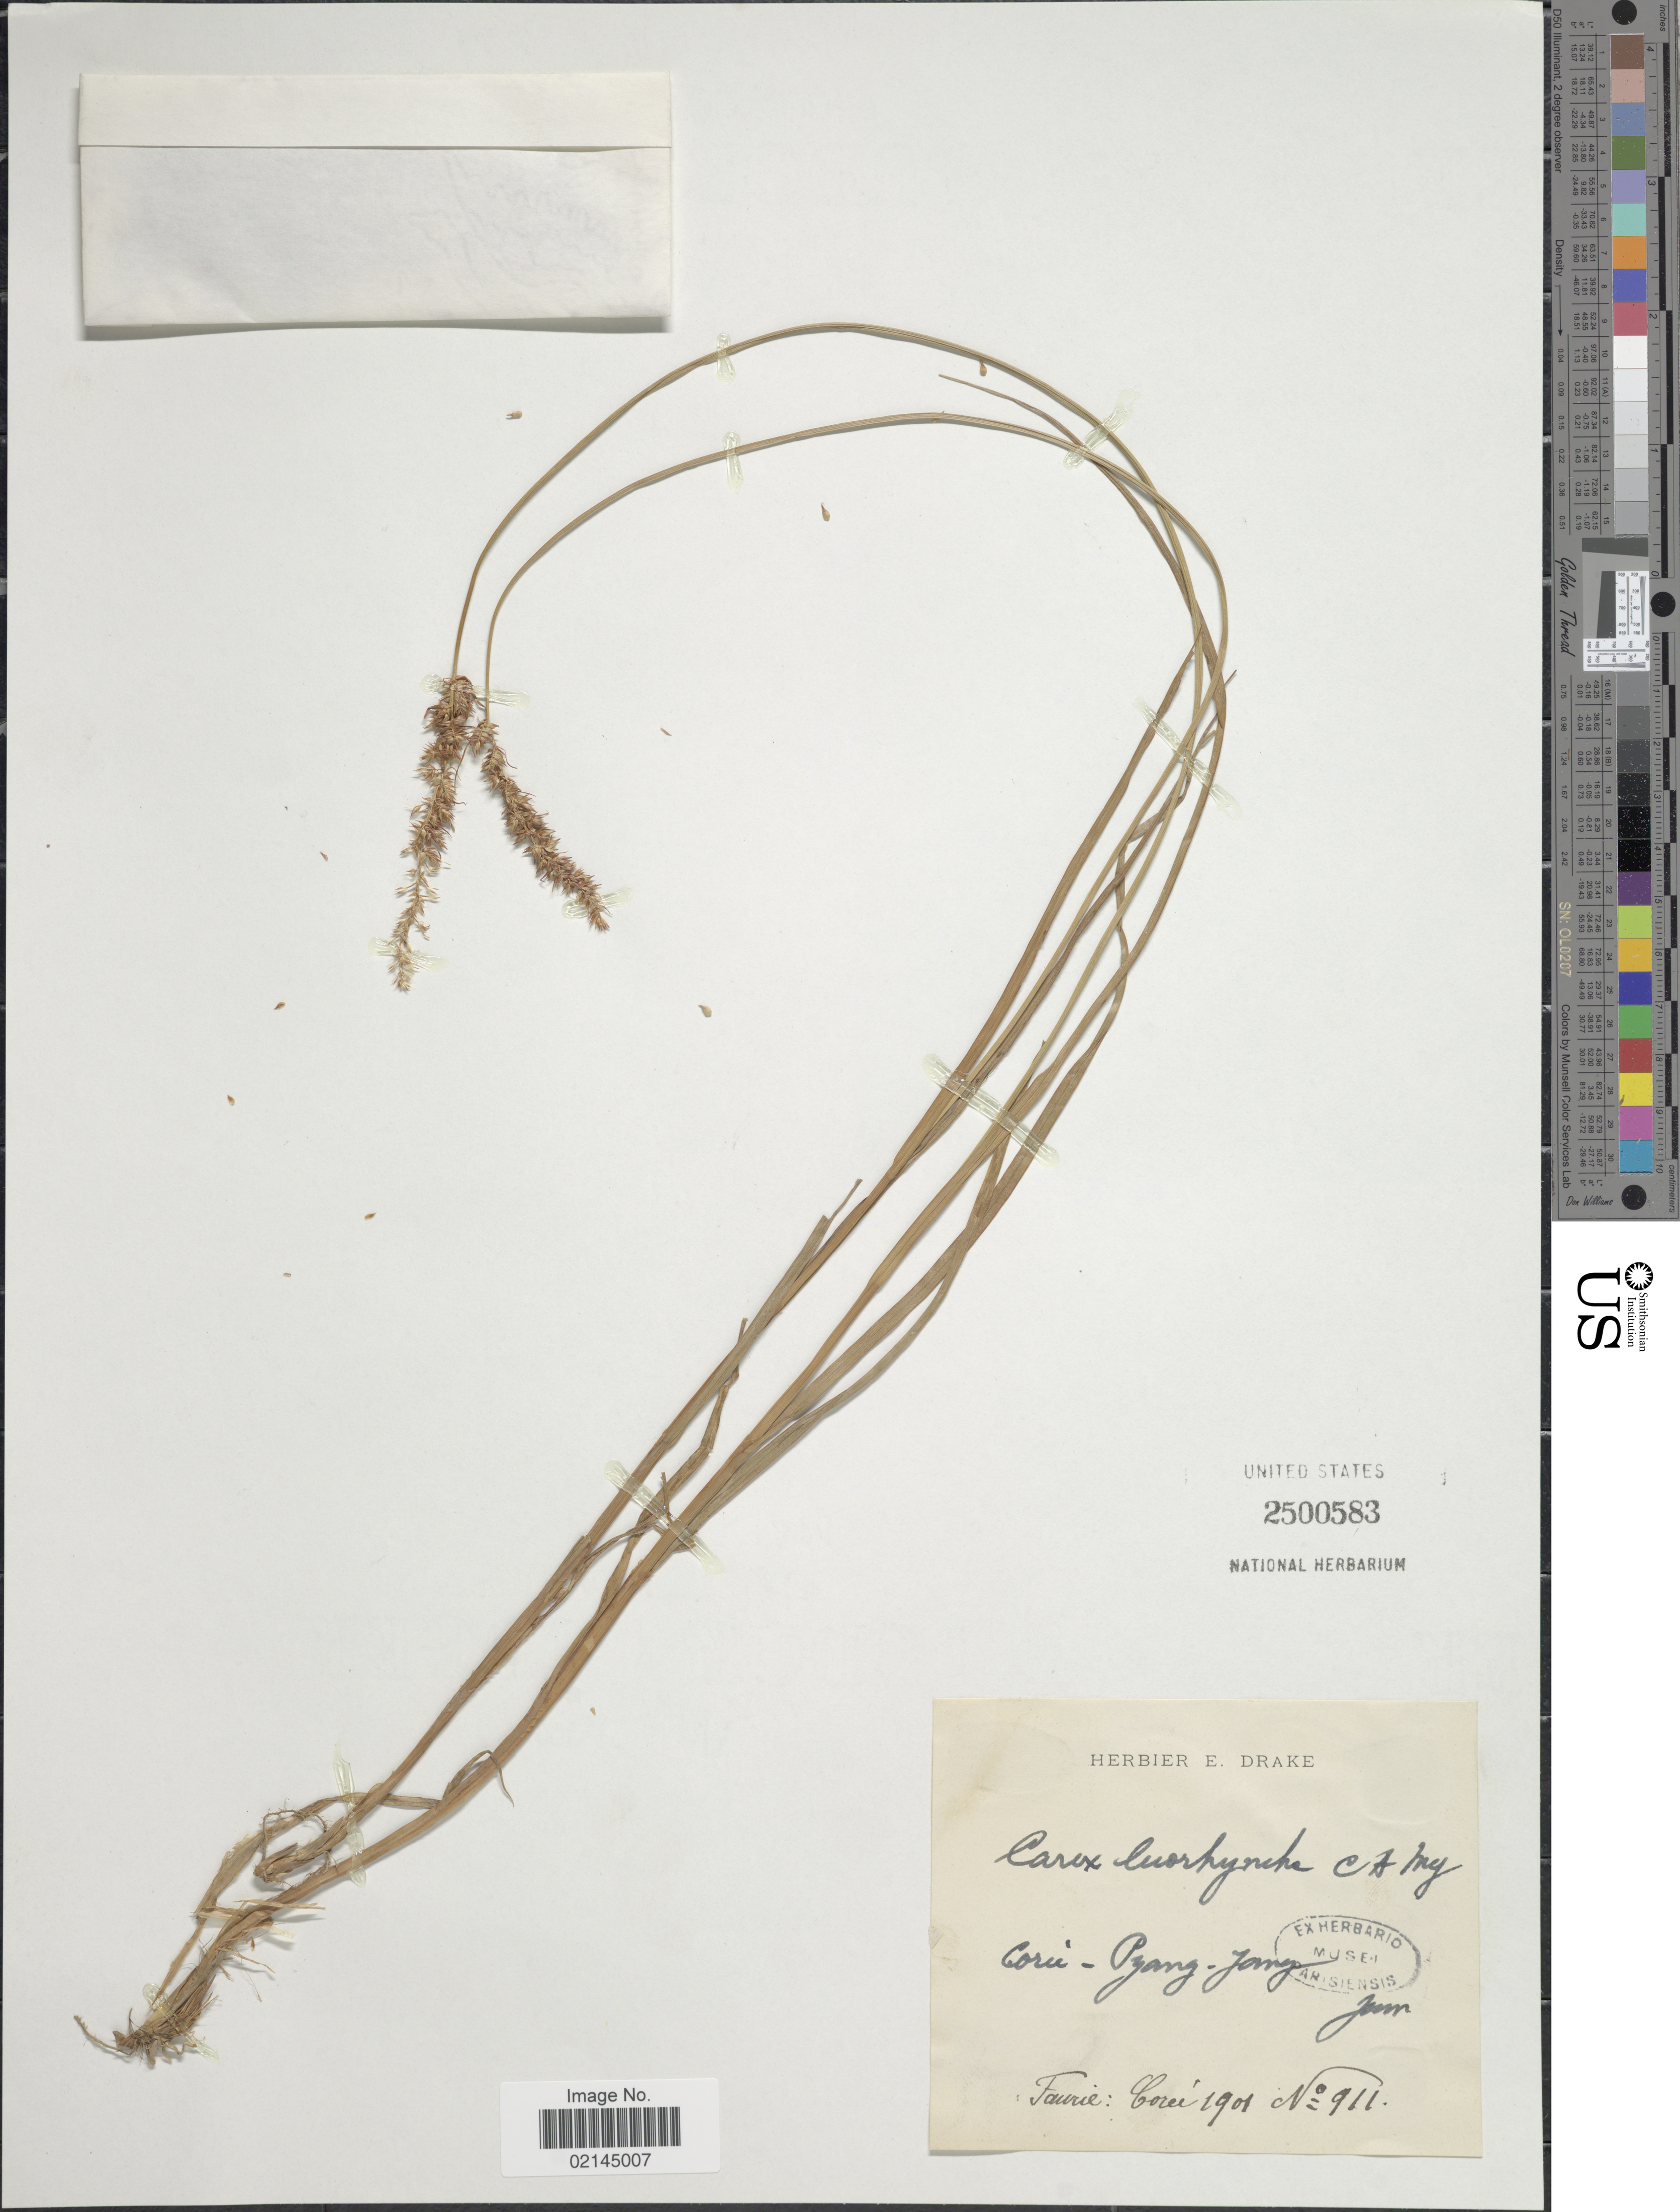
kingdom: Plantae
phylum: Tracheophyta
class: Liliopsida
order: Poales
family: Cyperaceae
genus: Carex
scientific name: Carex leiorhyncha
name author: C.A. Mey.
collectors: -. Faurie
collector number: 911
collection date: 1901-06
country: North Korea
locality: Corie-Pyang-yang, Jem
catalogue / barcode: US 2500583